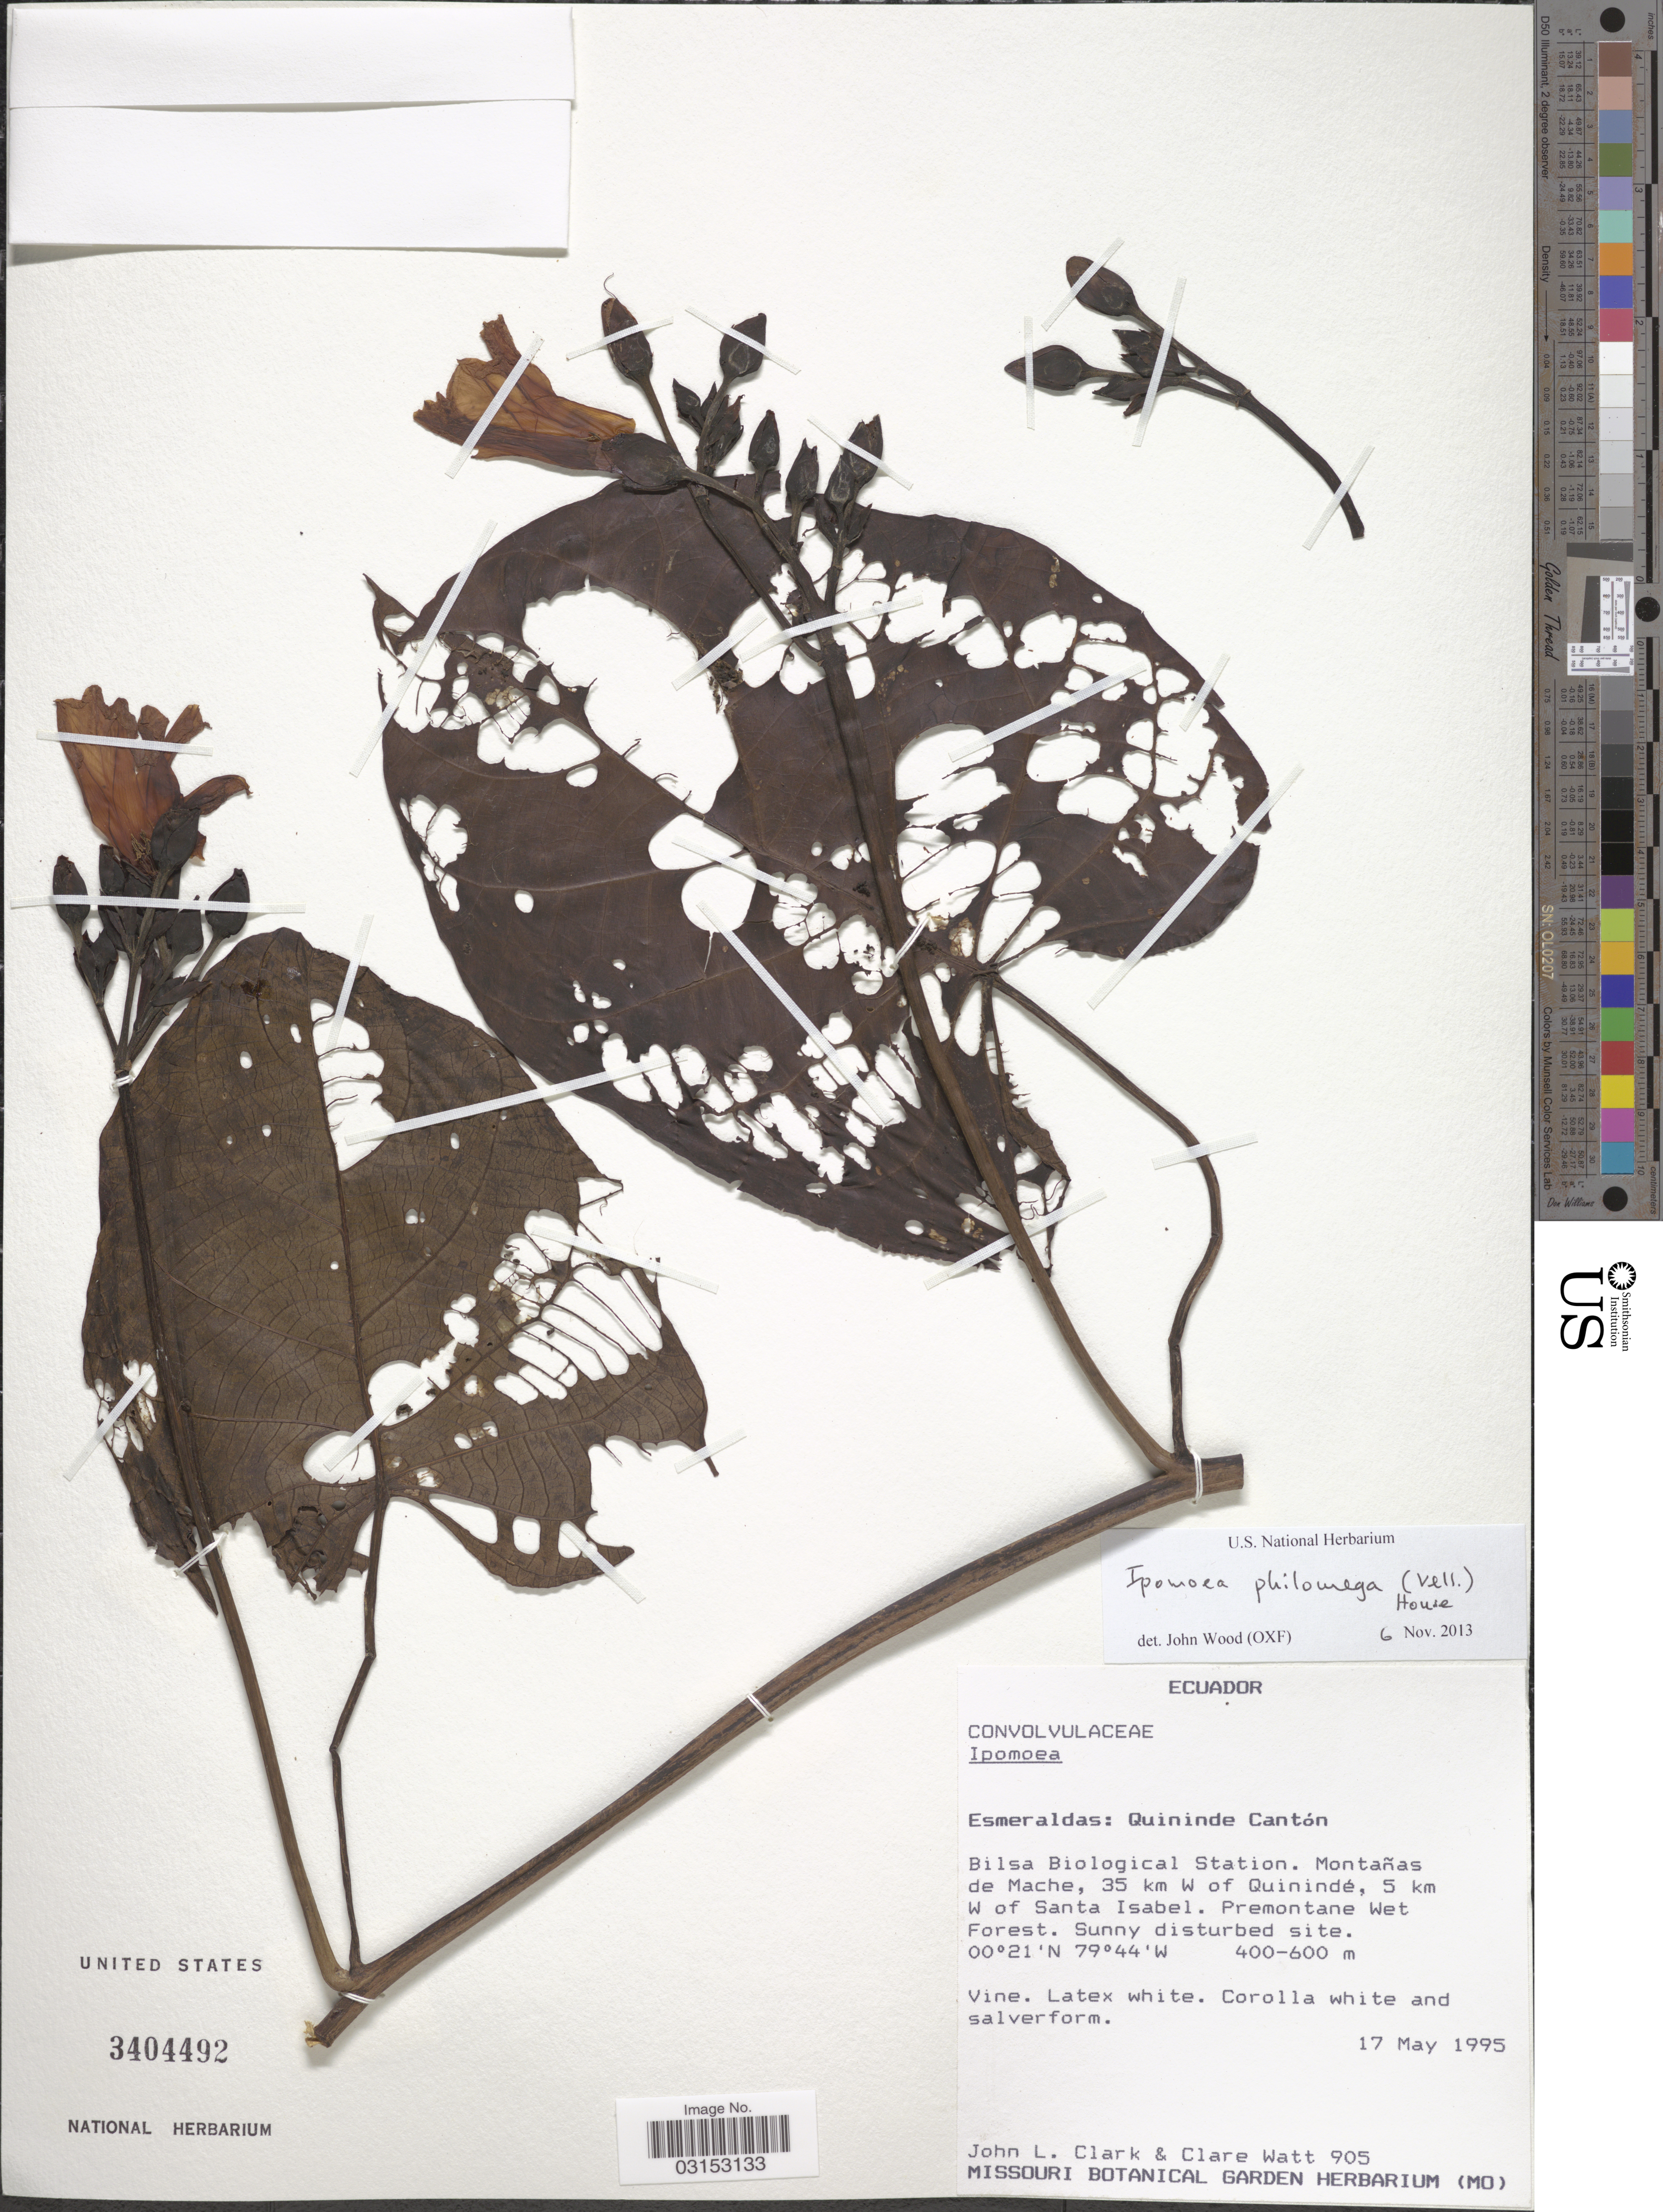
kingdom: Plantae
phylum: Tracheophyta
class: Magnoliopsida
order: Solanales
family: Convolvulaceae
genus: Ipomoea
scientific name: Ipomoea philomega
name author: (Vell.) House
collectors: J. L. Clark & C. Watt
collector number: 905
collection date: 1995-05-17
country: Ecuador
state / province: Esmeraldas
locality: Quininde Cantón, Bilsa Biological Station. Montañas de Mache, 35 km W of Quinindé, 5 km W of Santa Isabel.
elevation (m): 400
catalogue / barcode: US 3404492